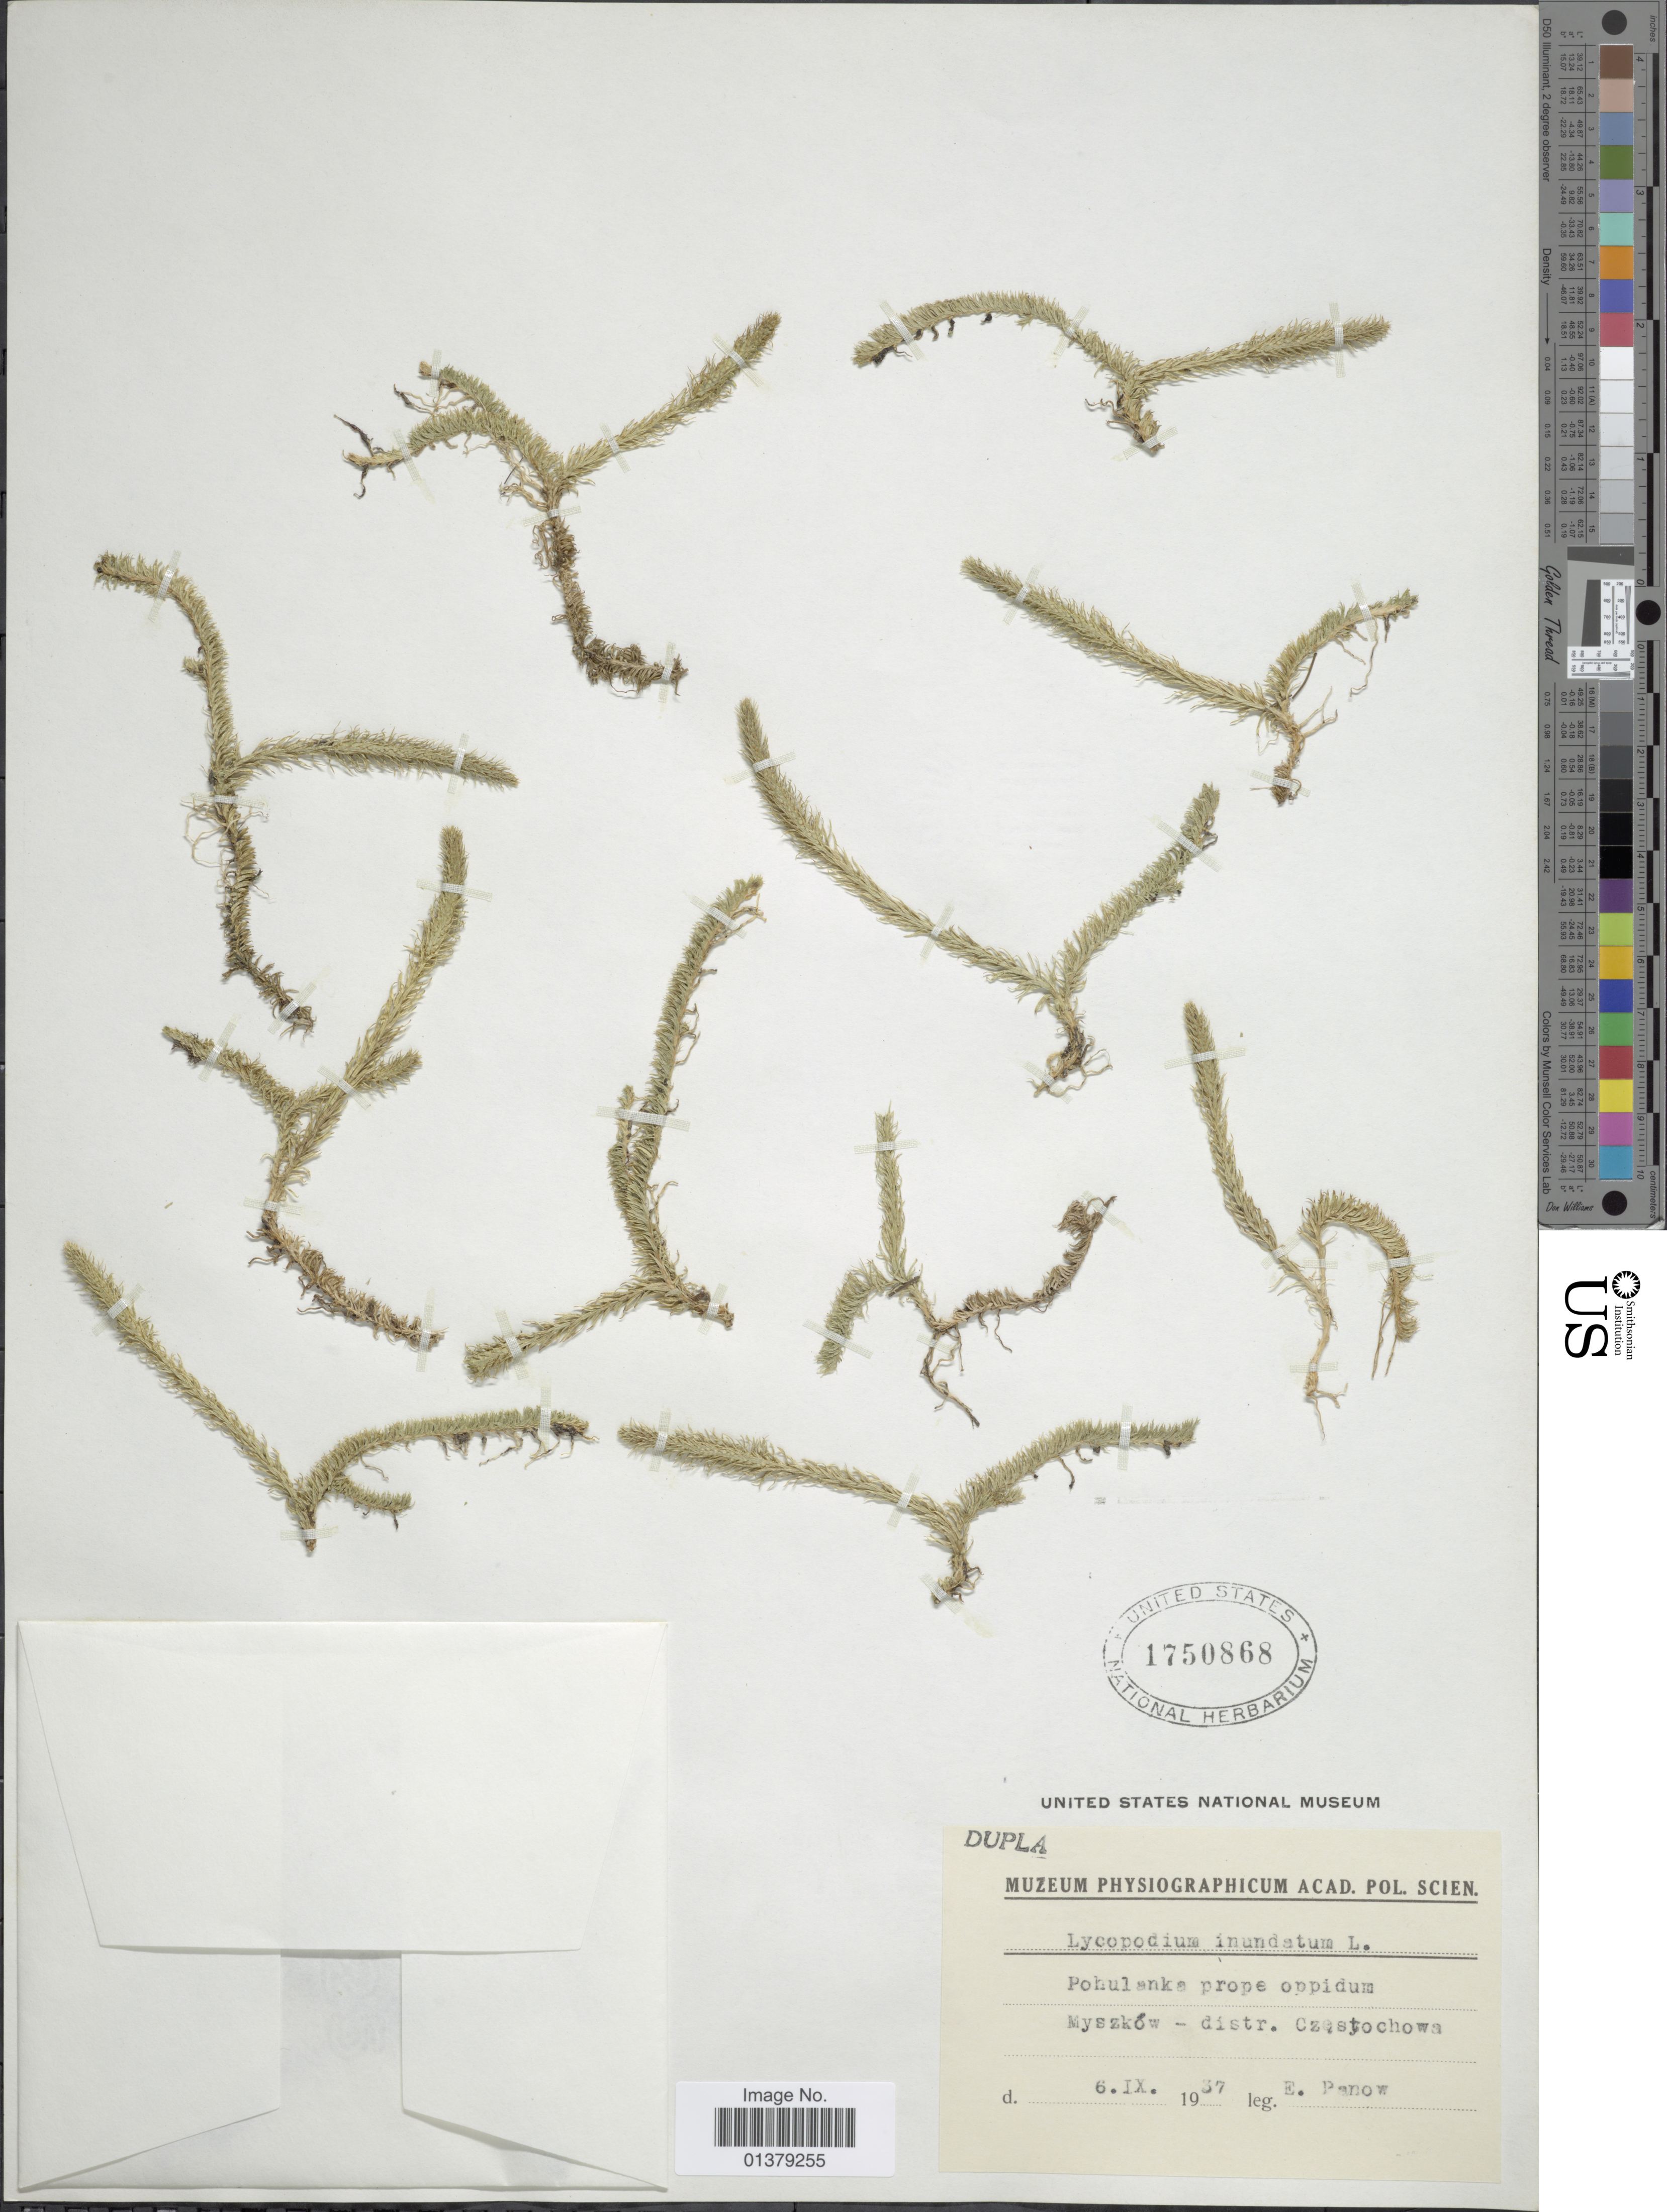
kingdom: Plantae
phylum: Tracheophyta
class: Lycopodiopsida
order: Lycopodiales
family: Lycopodiaceae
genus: Lycopodiella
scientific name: Lycopodiella inundata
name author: (L.) Holub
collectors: E. Panow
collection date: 1937-09-06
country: Poland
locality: Pohulanka prope oppidum Myszków - distr. Czetochowa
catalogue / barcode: US 1750868